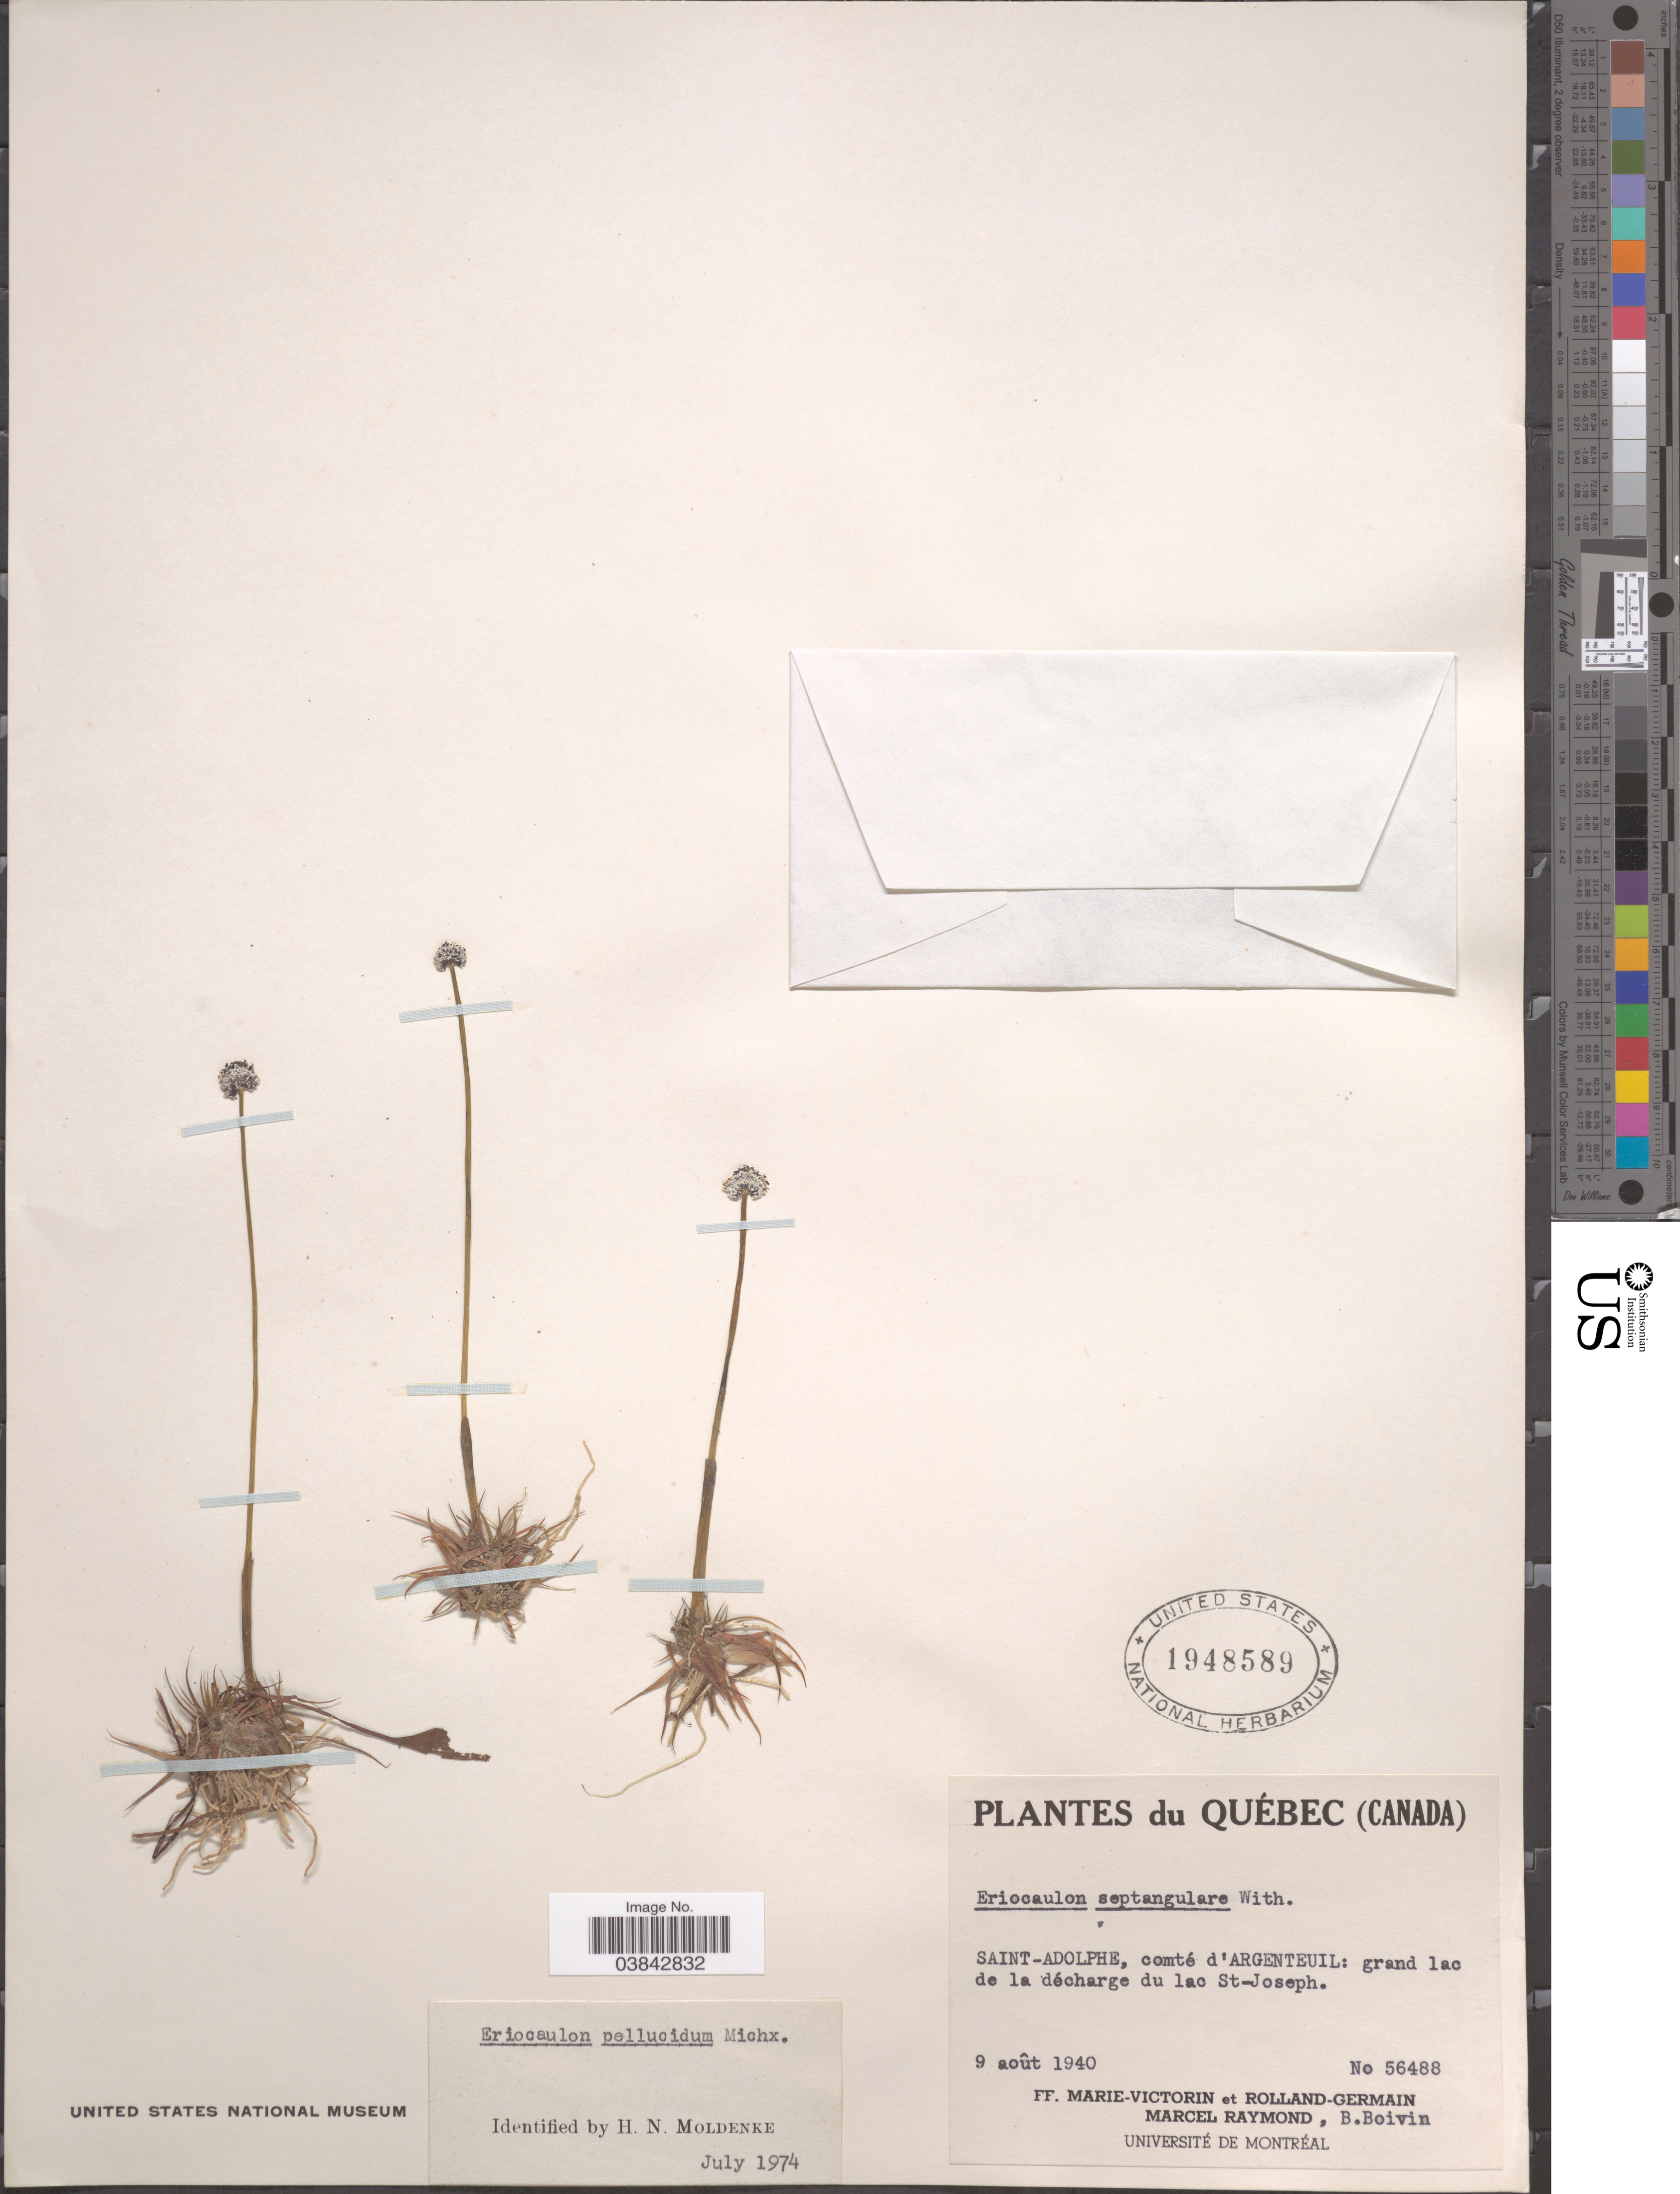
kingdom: Plantae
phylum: Tracheophyta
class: Liliopsida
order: Poales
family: Eriocaulaceae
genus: Eriocaulon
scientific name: Eriocaulon aquaticum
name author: (Hill) Druce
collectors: F. Marie-Victorin, Rolland-Germain, M. Raymond & J. R. B. Boivin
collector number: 56488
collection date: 1940-08-09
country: Canada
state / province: Quebec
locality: Saint-Adolphe, comté d'Argenteuil: grand lac de la décharge du lac St-Joseph.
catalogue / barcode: US 1948589